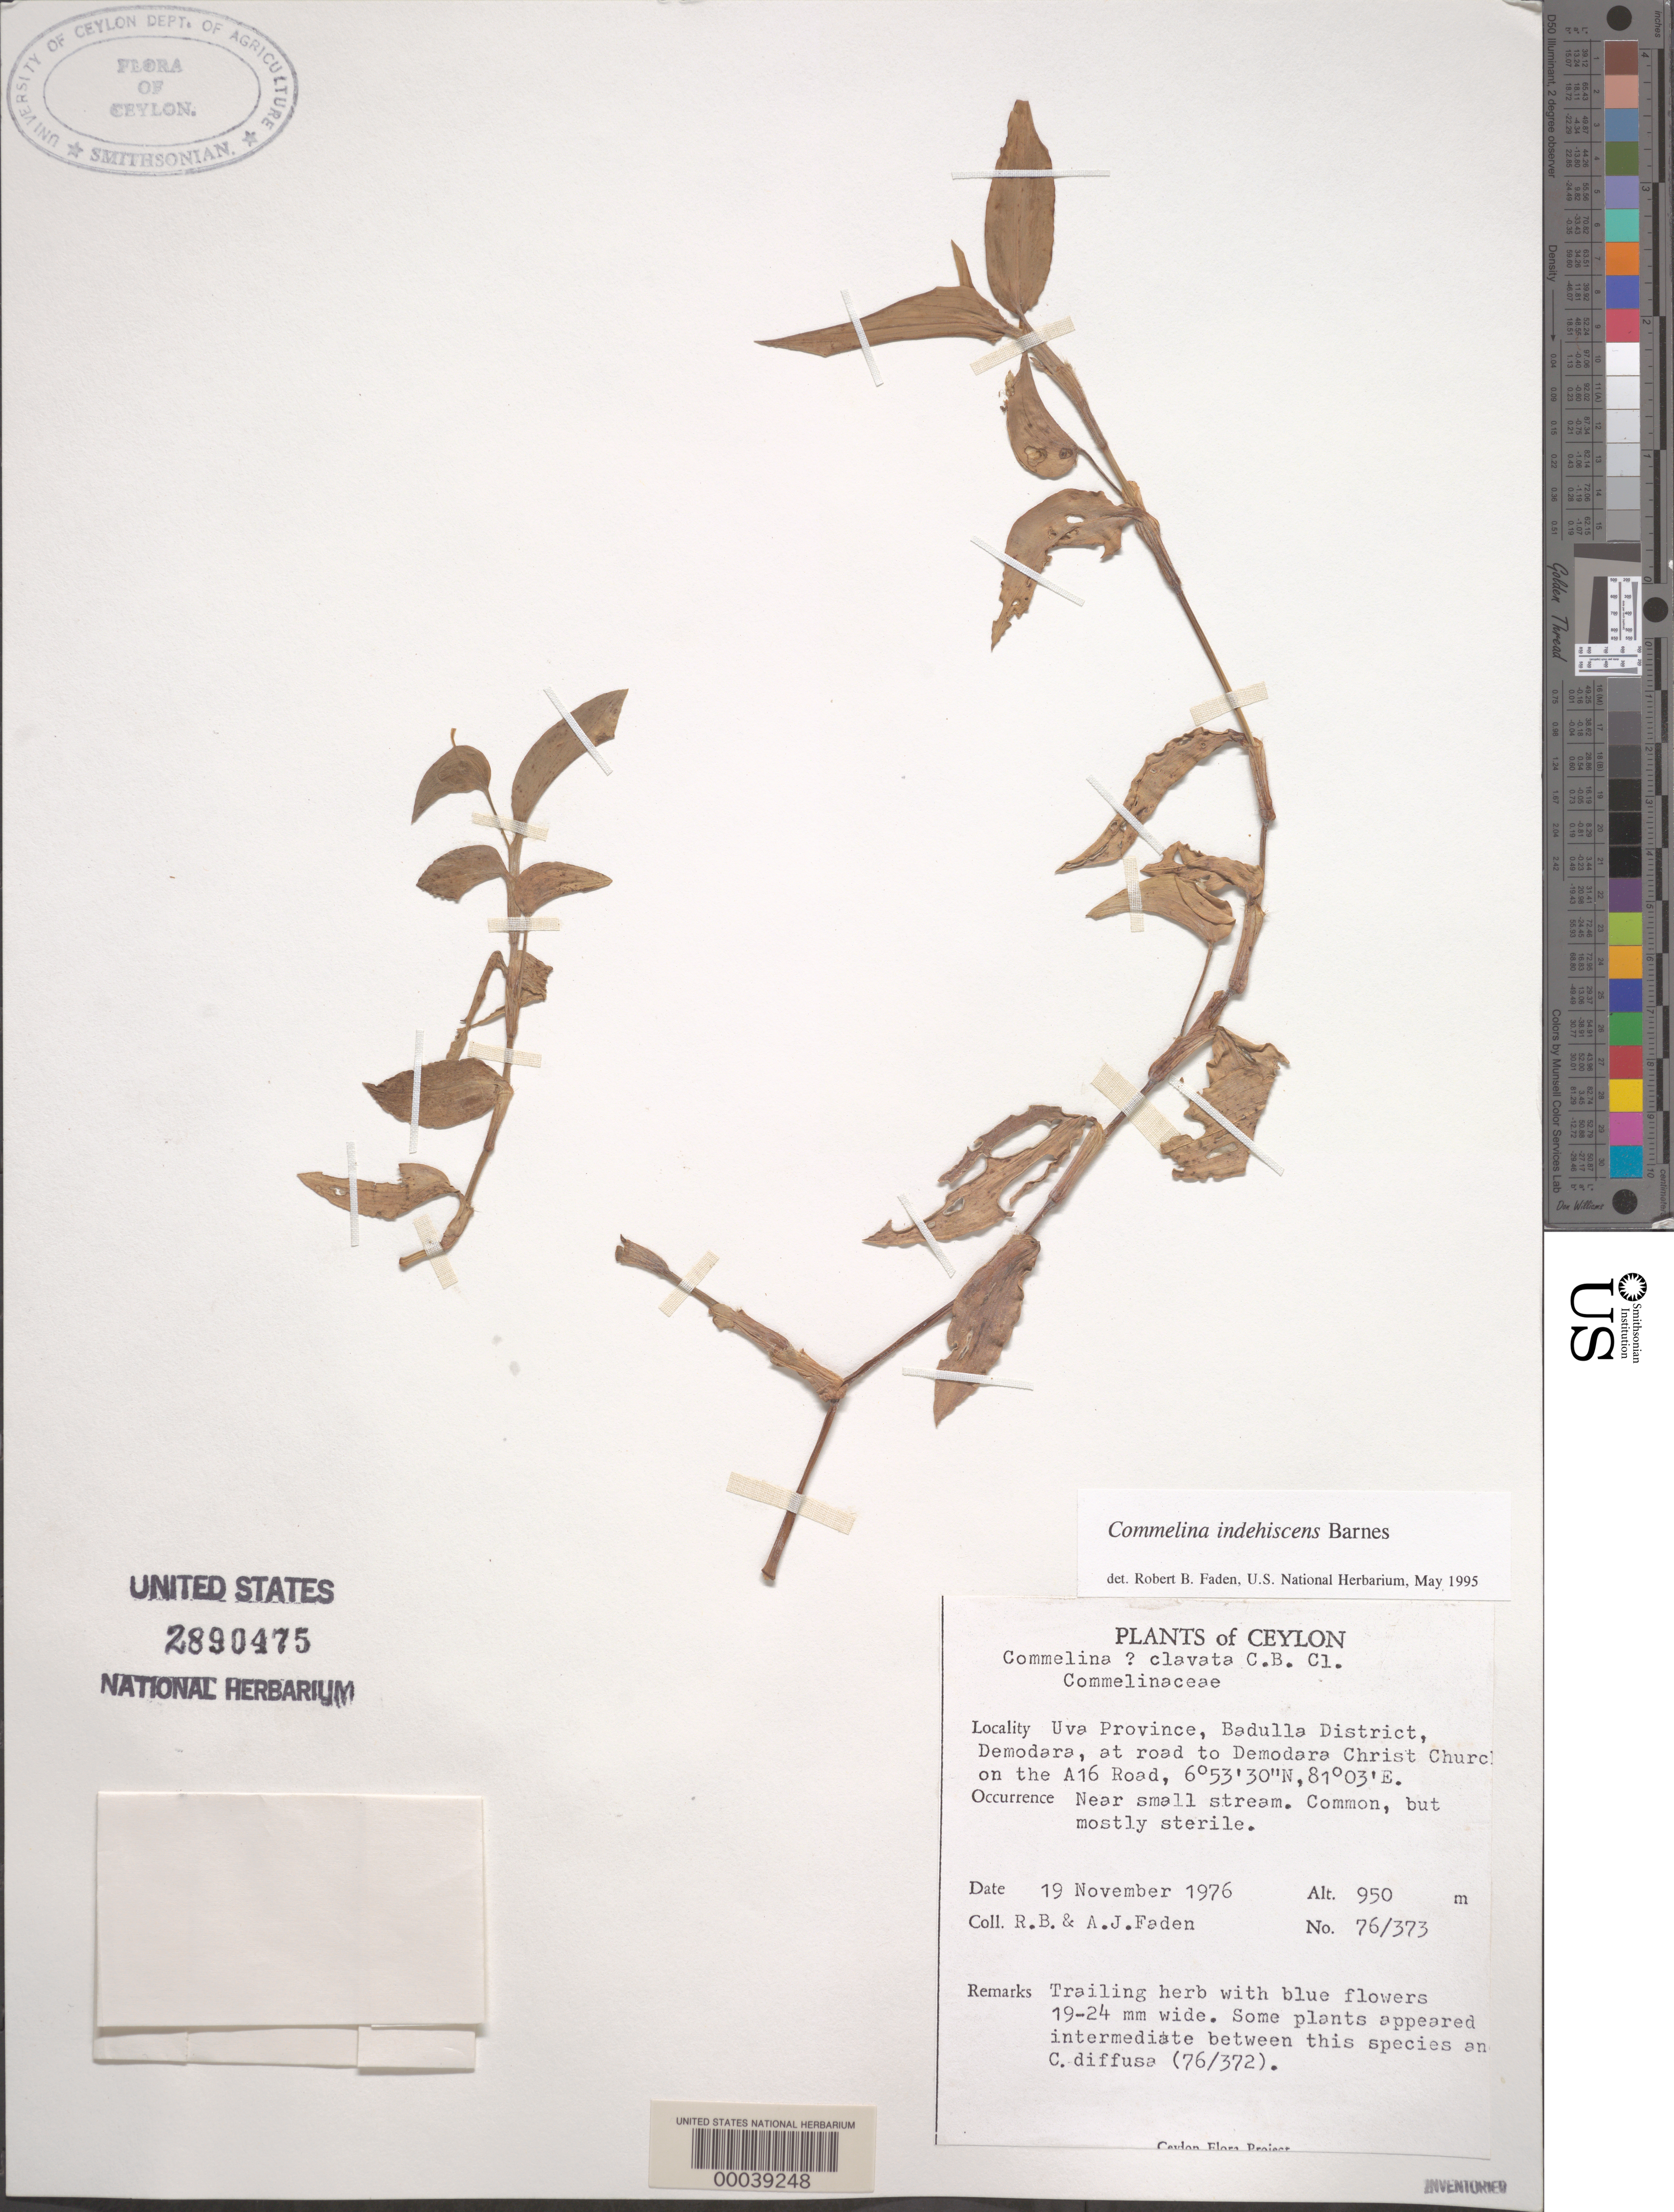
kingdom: Plantae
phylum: Tracheophyta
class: Liliopsida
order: Commelinales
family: Commelinaceae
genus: Commelina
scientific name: Commelina indehiscens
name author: E. Barnes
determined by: Faden, Robert B., (US), Smithsonian Institution - National Museum of Natural History (UNITED STATES)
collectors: R. B. Faden & A. J. Faden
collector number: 76/373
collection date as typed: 19 Nov 1976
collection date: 1976-11-19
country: Sri Lanka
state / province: Uva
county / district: Badulla Dist.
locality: Demodora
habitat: Stream edge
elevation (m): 950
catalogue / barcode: US 2890475